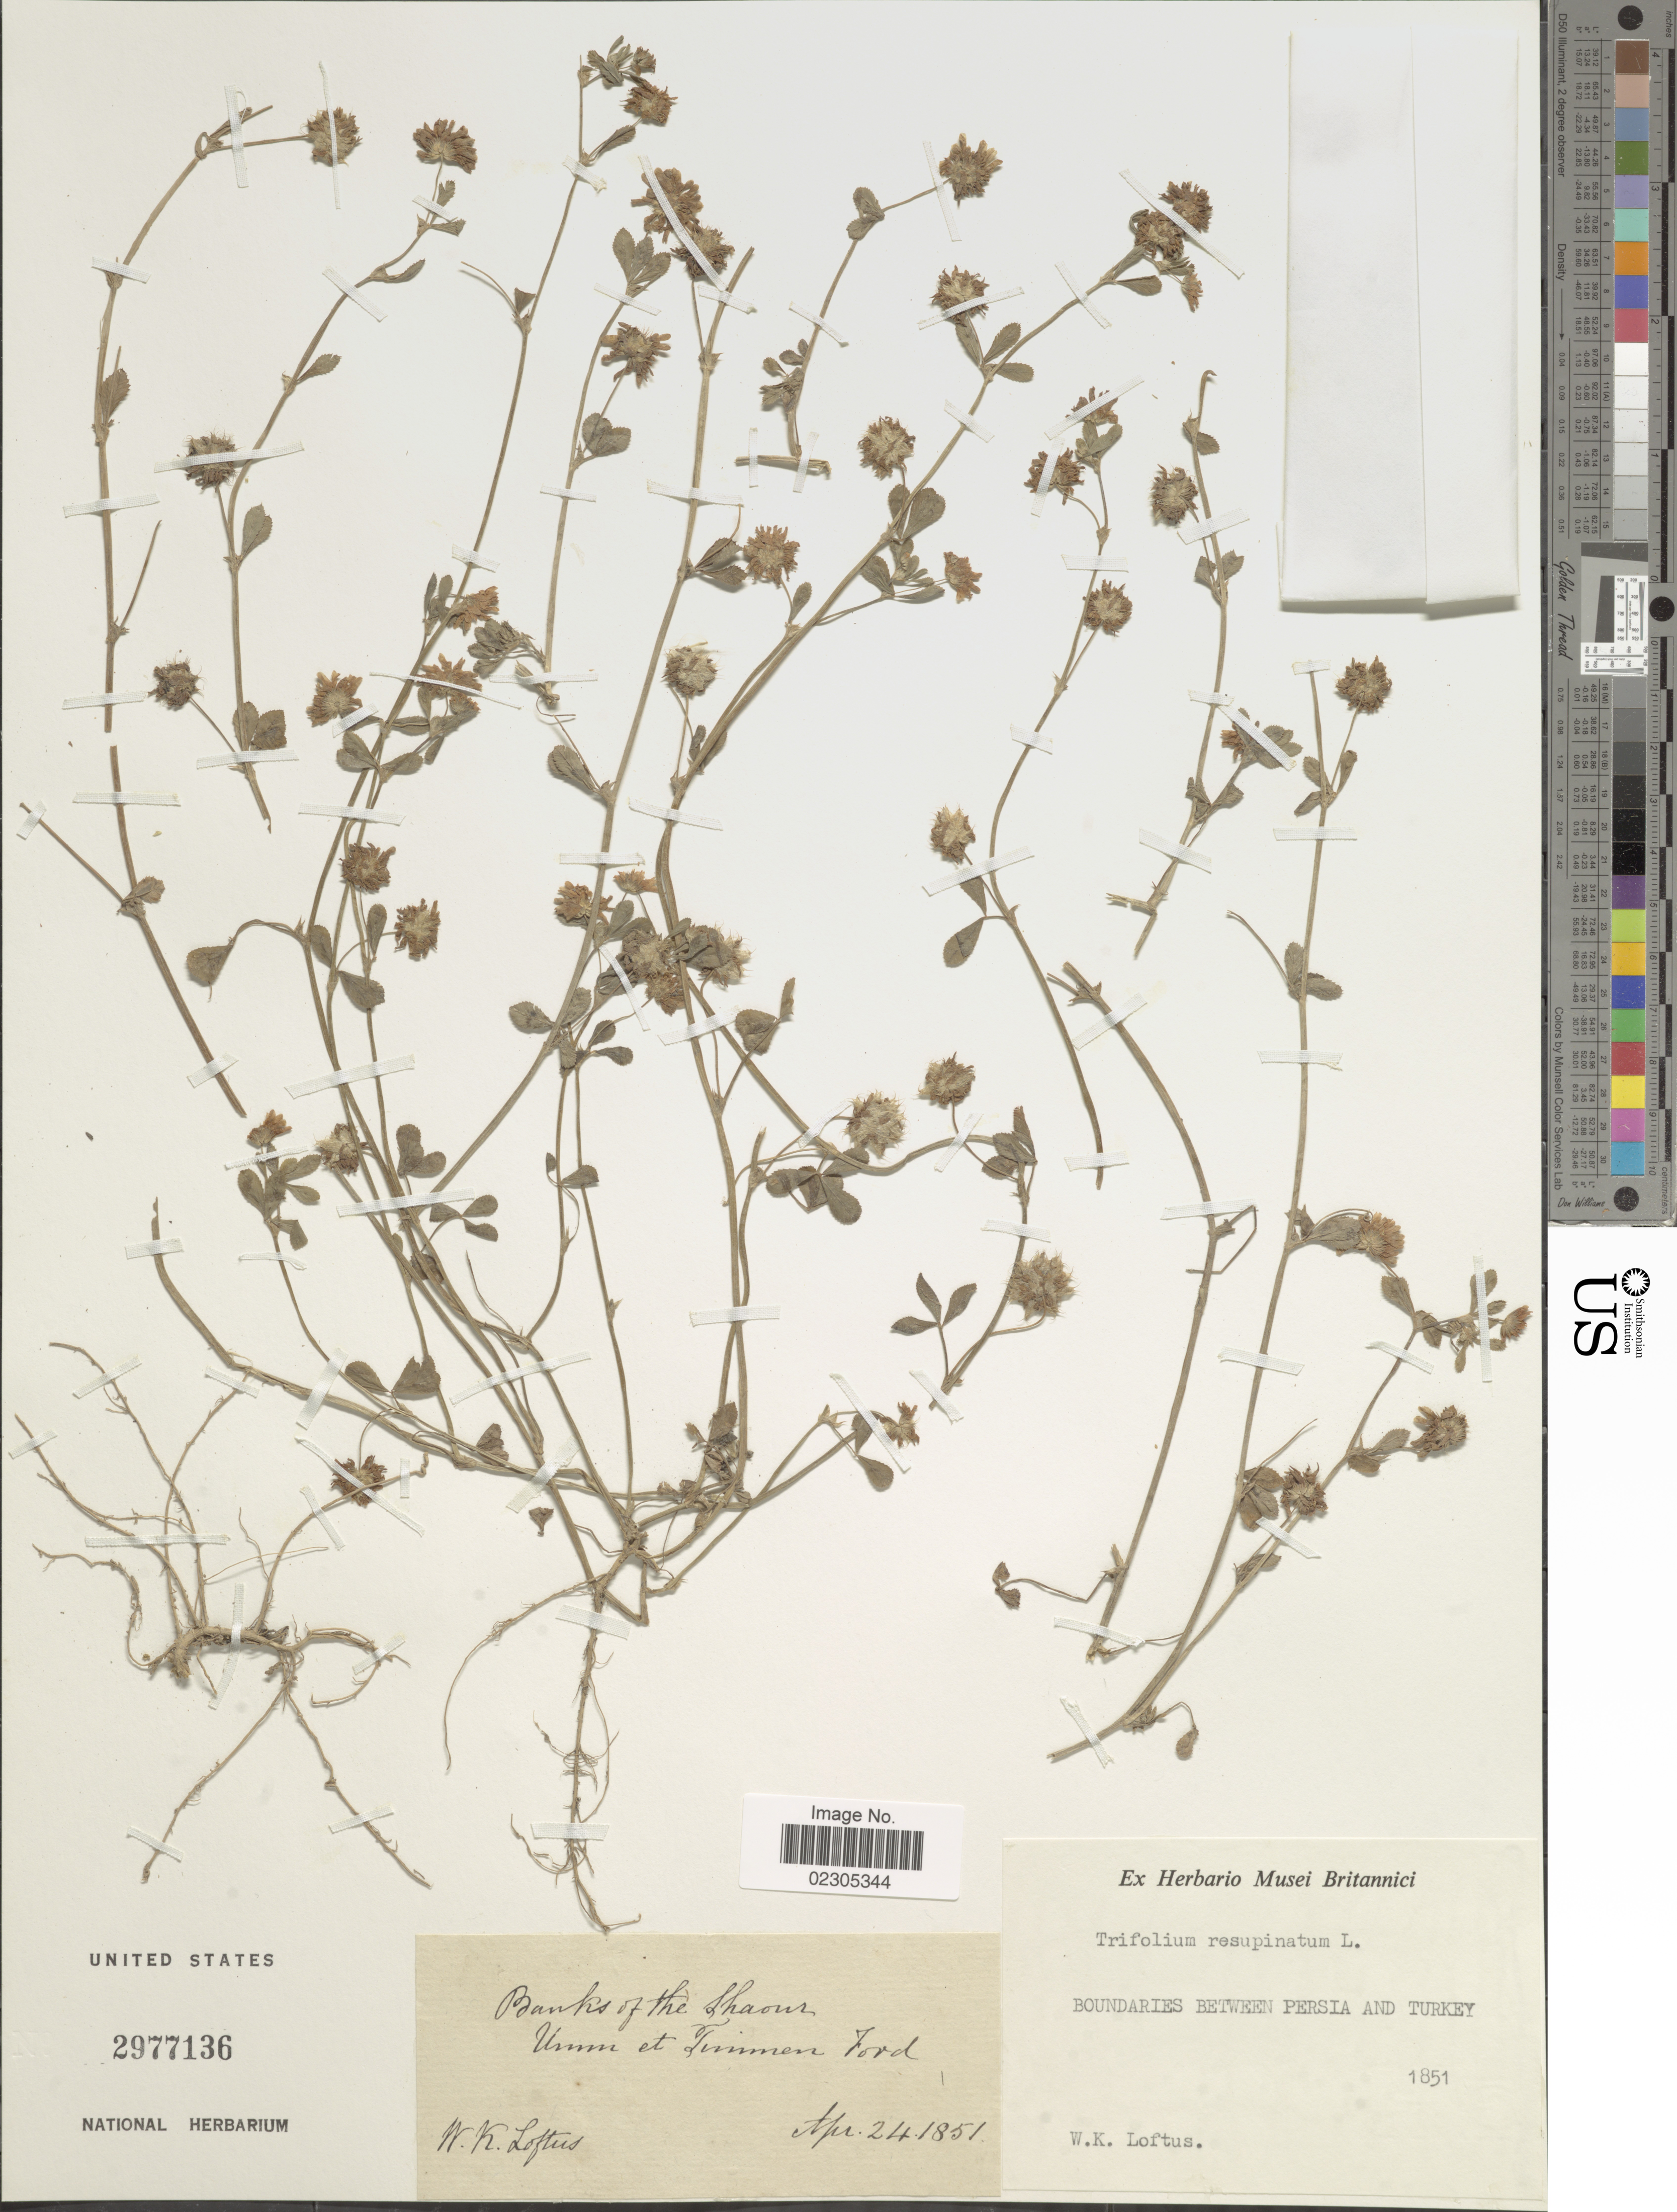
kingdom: Plantae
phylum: Tracheophyta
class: Magnoliopsida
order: Fabales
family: Fabaceae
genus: Trifolium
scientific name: Trifolium resupinatum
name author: L.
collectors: W. Loftus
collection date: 1851-04-24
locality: Boundaries between Persia and Turkey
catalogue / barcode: US 2977136